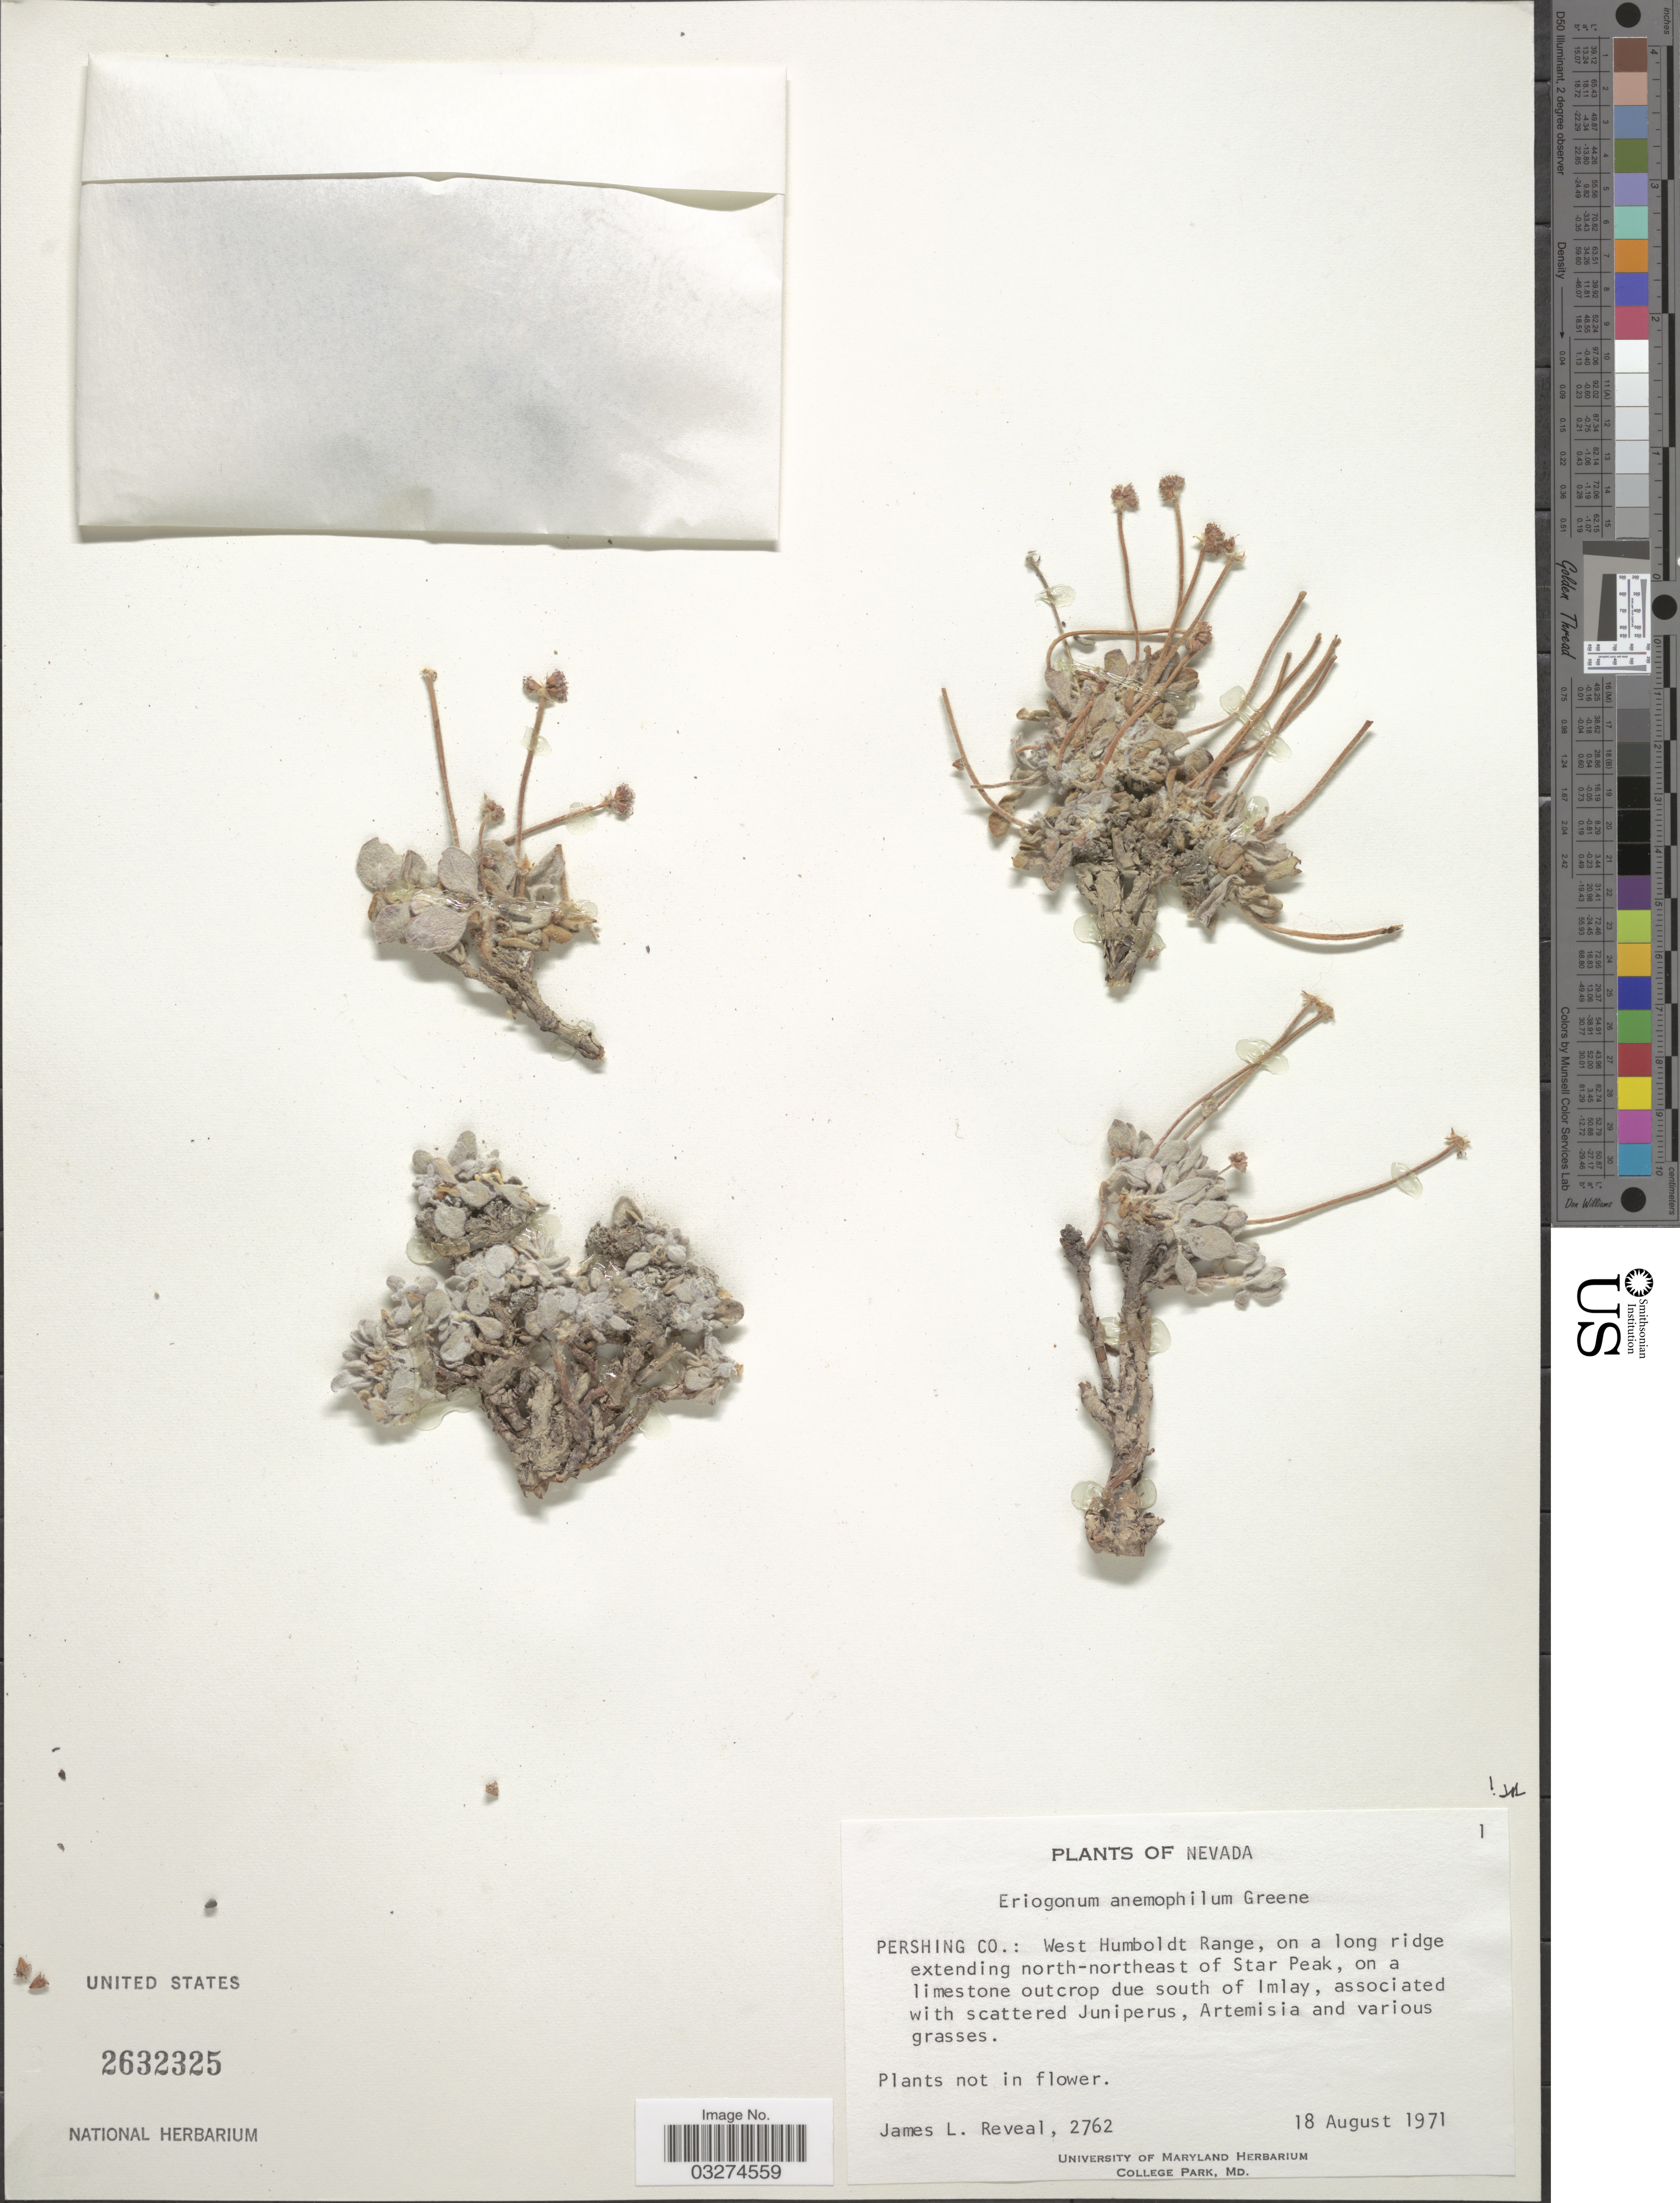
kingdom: Plantae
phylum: Tracheophyta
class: Magnoliopsida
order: Caryophyllales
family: Polygonaceae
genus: Eriogonum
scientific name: Eriogonum anemophilum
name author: Greene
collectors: J. L. Reveal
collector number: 2762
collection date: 1971-08-18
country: United States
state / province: Nevada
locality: Pershing Co.: West Humboldt Range, on a long ridge extending north-northeast of Star Peak.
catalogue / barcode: US 2632325